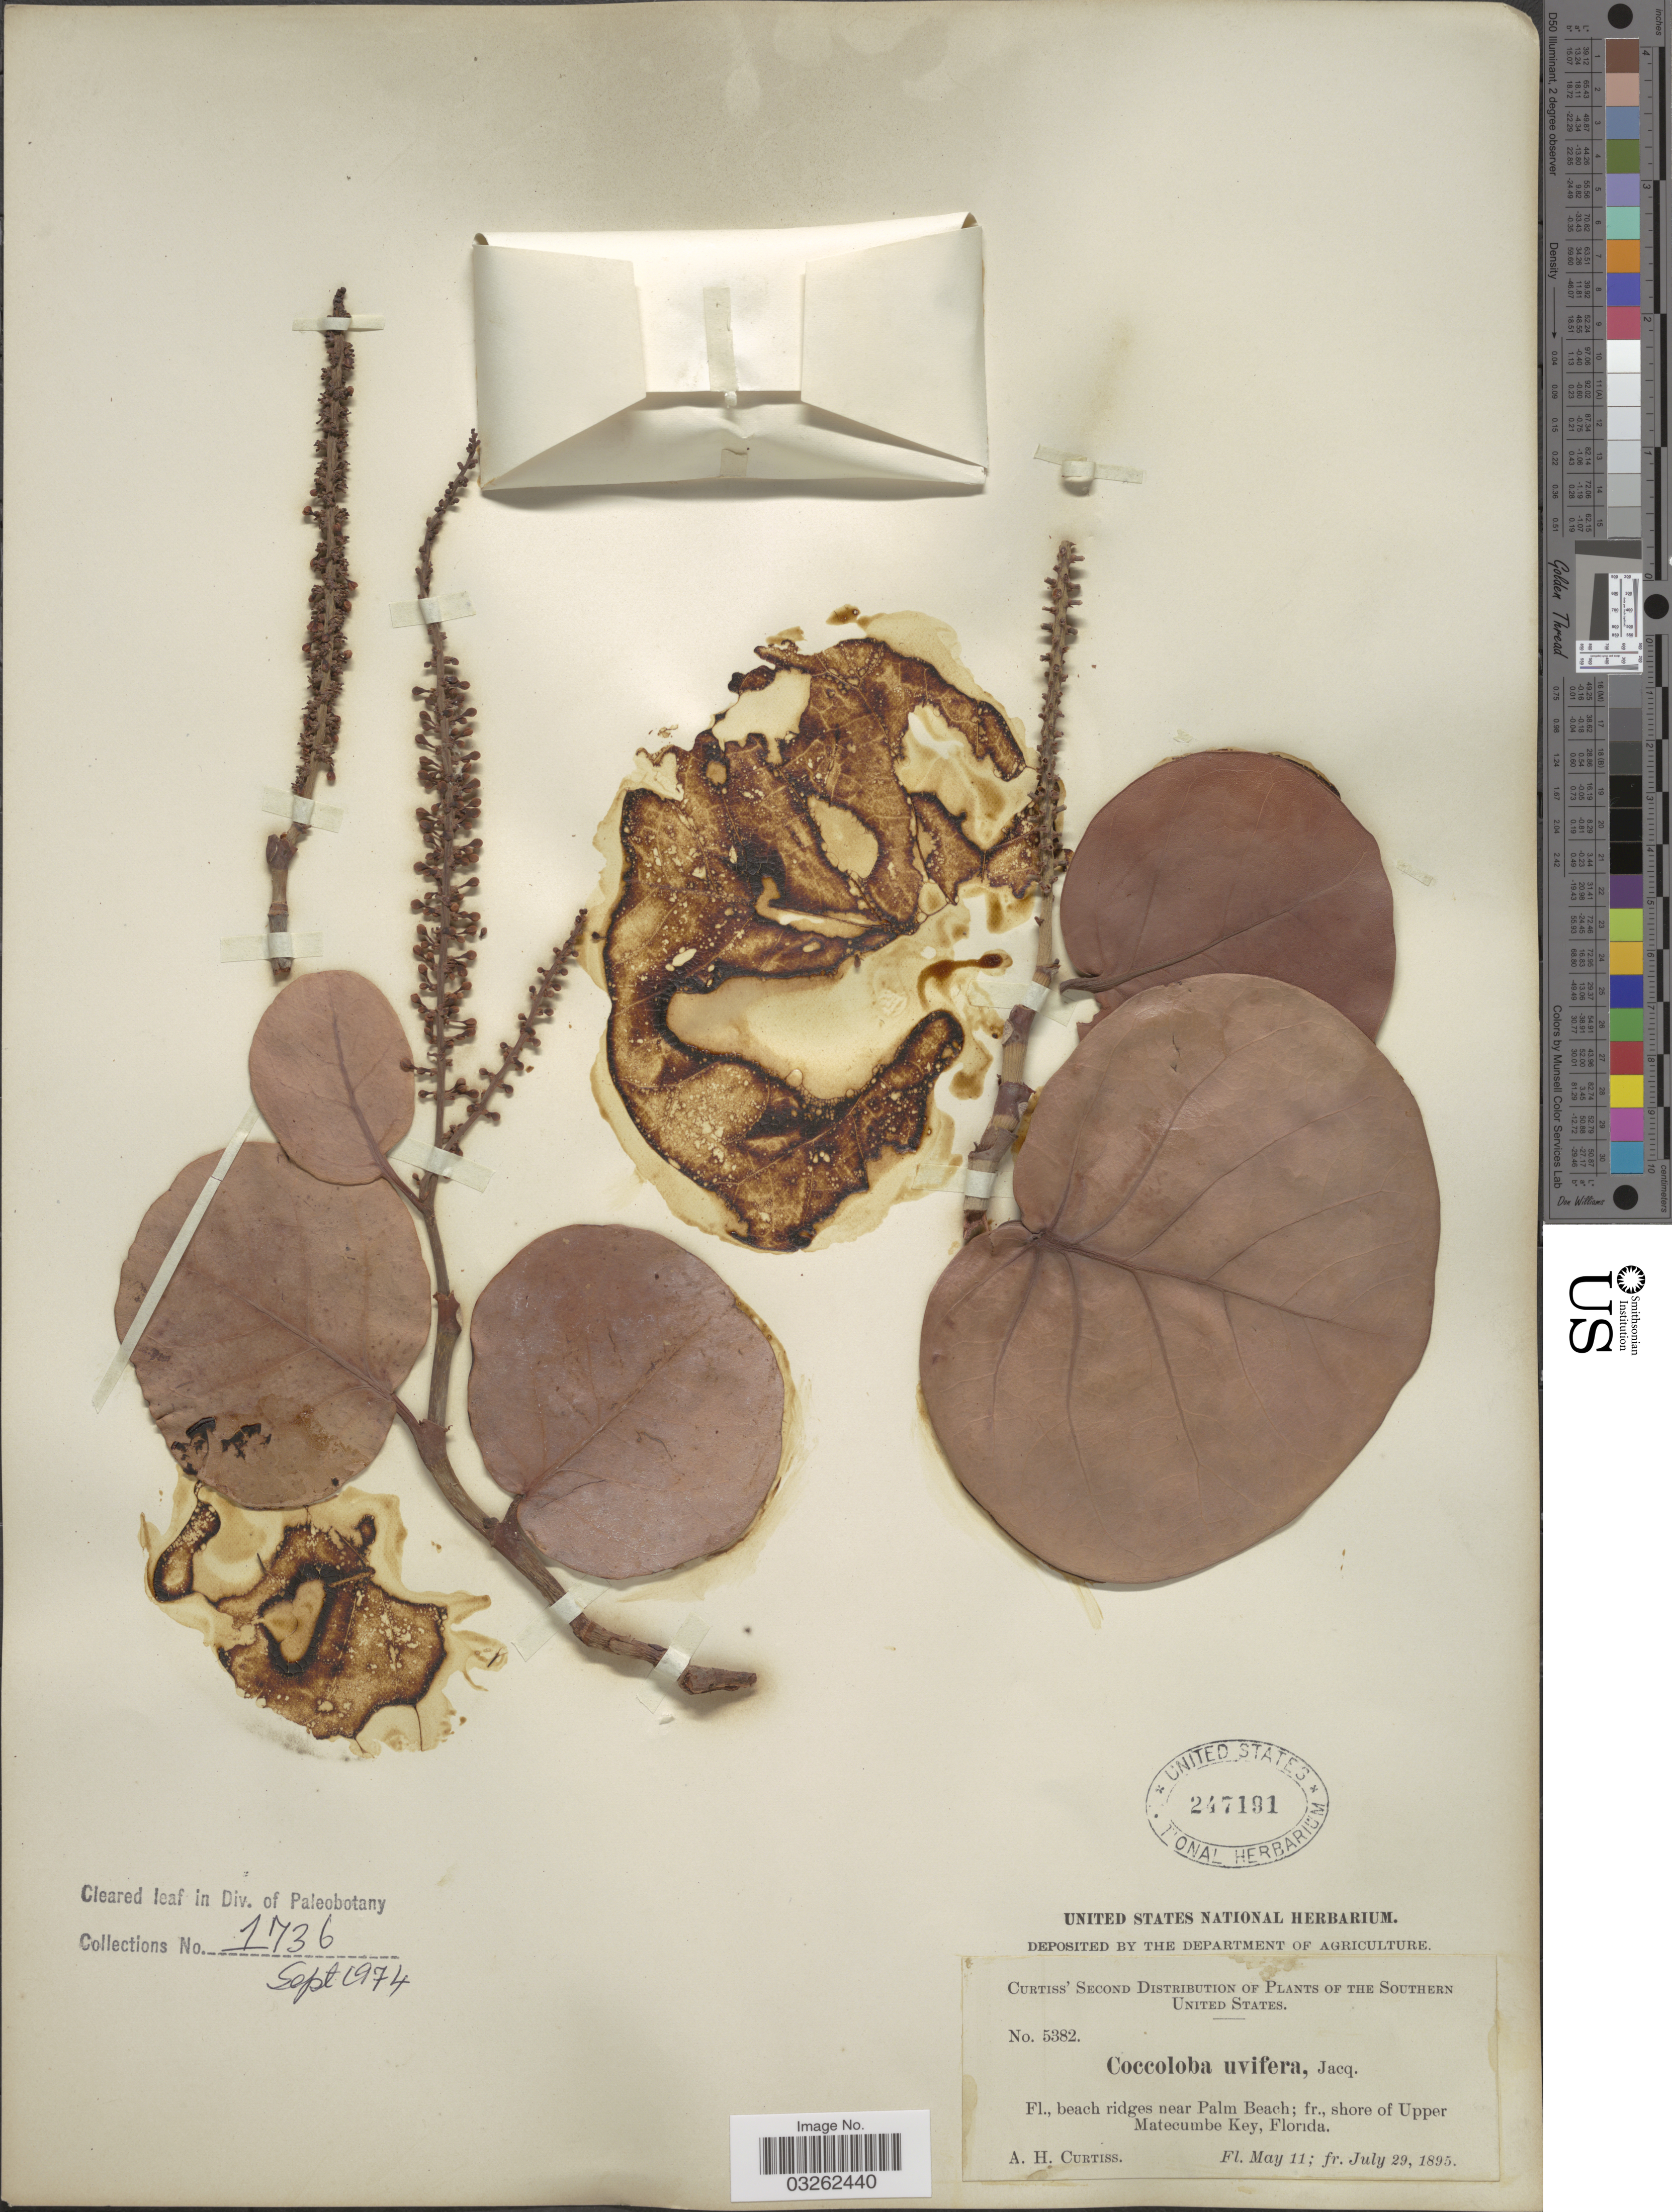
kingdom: Plantae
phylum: Tracheophyta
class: Magnoliopsida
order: Caryophyllales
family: Polygonaceae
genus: Coccoloba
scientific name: Coccoloba uvifera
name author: L.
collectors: A. H. Curtiss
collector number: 5382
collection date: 1895-05-11/1895-07-29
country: United States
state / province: Florida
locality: The Southern United States. Fl., beach ridges near Palm Beach; fr., shore of Upper Matecumbe Key.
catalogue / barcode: US 247191